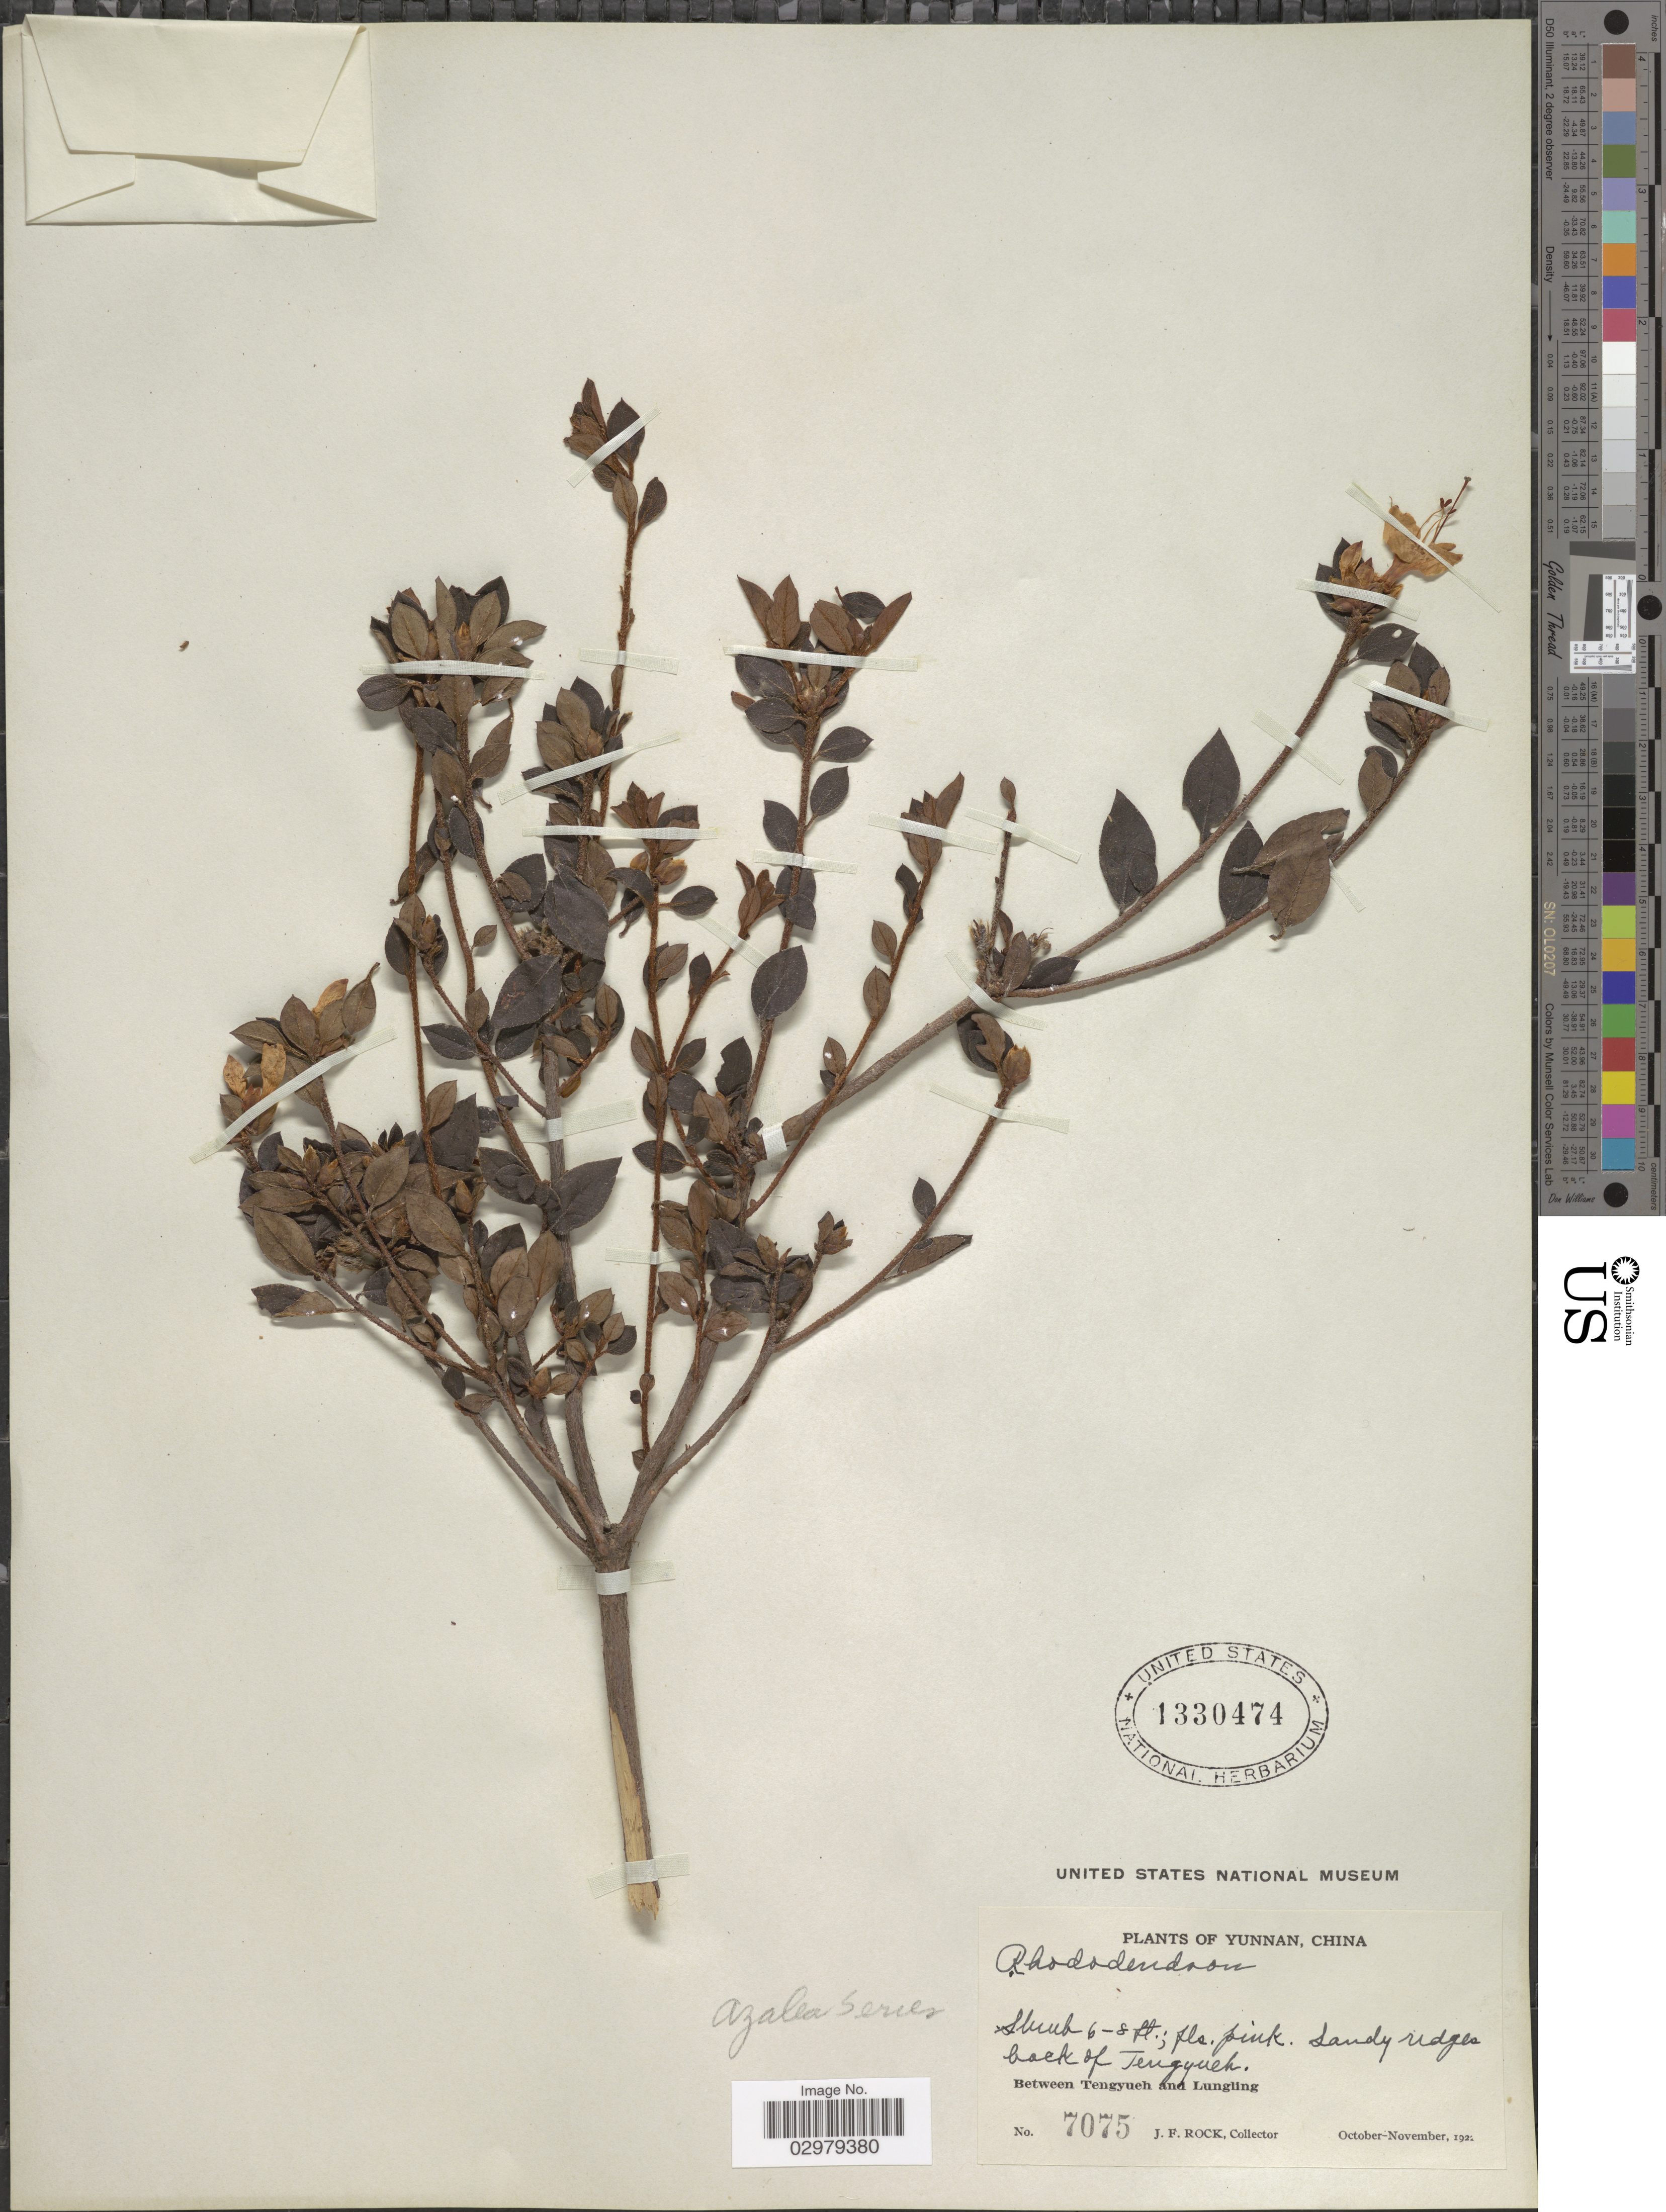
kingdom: Plantae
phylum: Tracheophyta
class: Magnoliopsida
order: Ericales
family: Ericaceae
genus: Rhododendron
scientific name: Rhododendron sp.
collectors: J. Rock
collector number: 7075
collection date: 1922-10/1922-11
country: China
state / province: Yunnan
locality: Sandy ridges back of Tengyueh. Between Tengyueh and Lungling.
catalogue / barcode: US 1330474